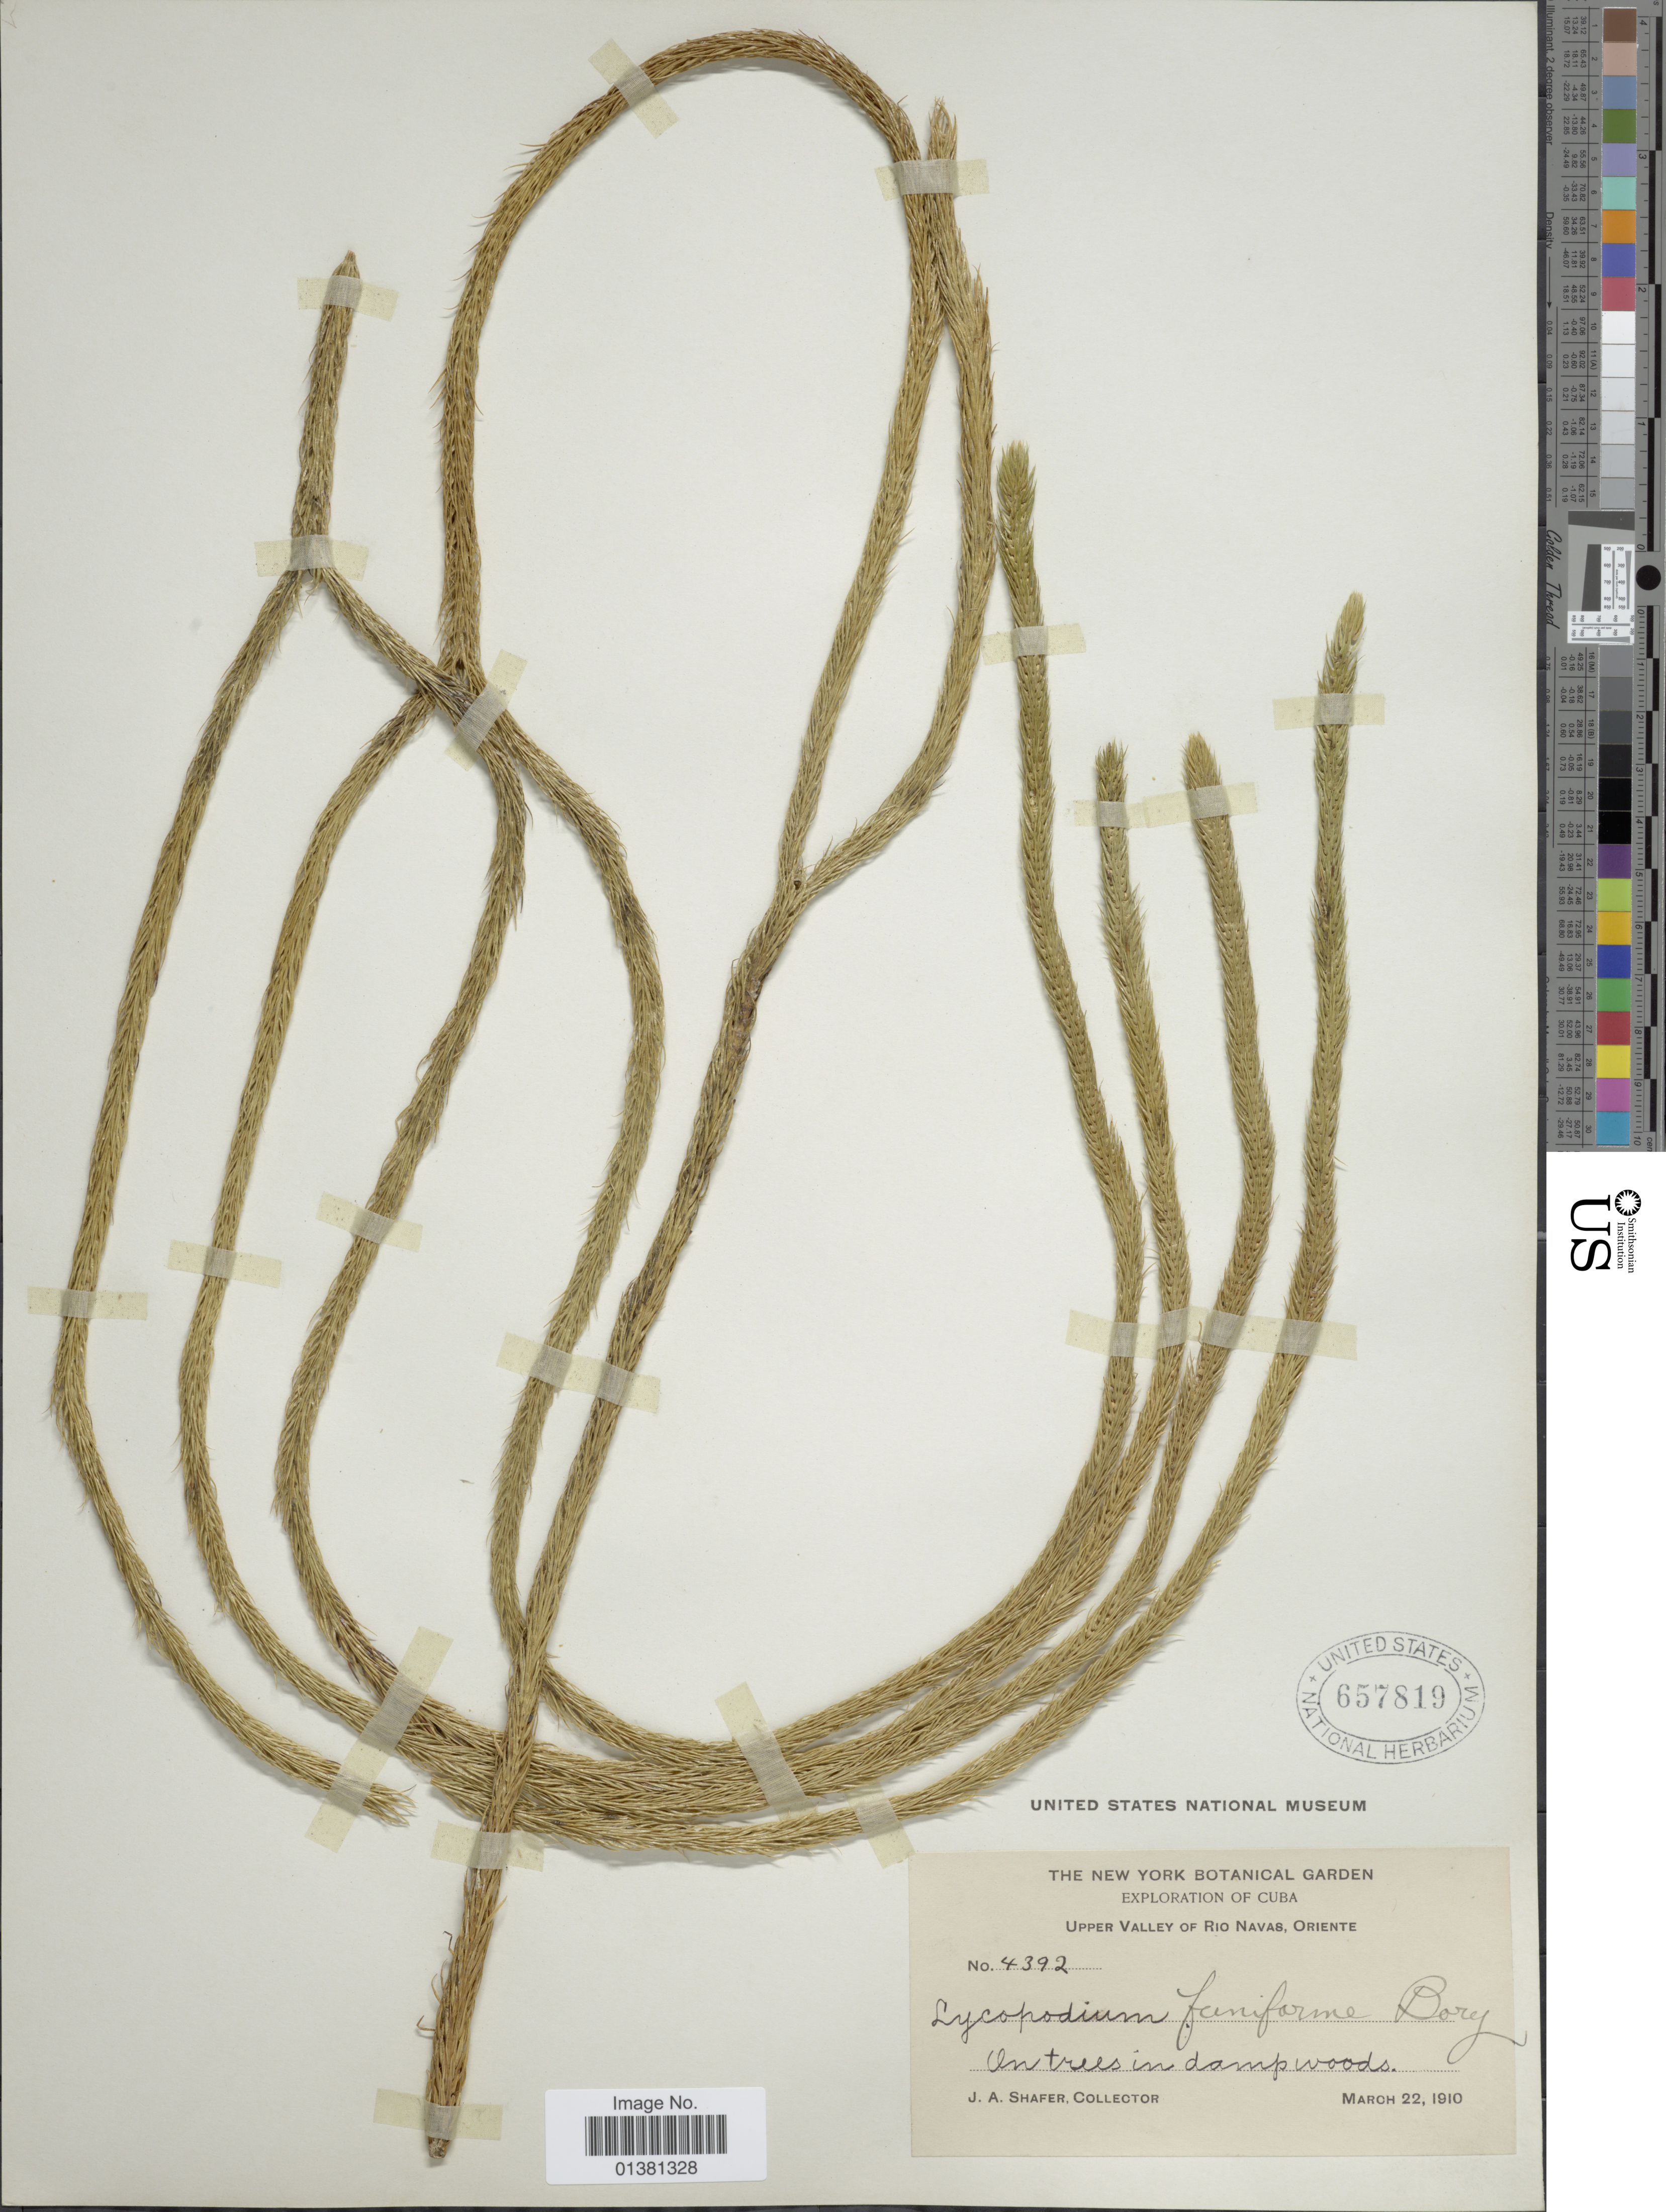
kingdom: Plantae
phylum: Tracheophyta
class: Lycopodiopsida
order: Lycopodiales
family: Lycopodiaceae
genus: Phlegmariurus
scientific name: Phlegmariurus funiformis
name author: (Cham. & Spring) B. Øllg.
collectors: J. A. Shafer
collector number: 4392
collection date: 1910-03-22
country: Cuba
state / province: Oriente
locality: Upper Valley of Rio Navas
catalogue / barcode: US 657819